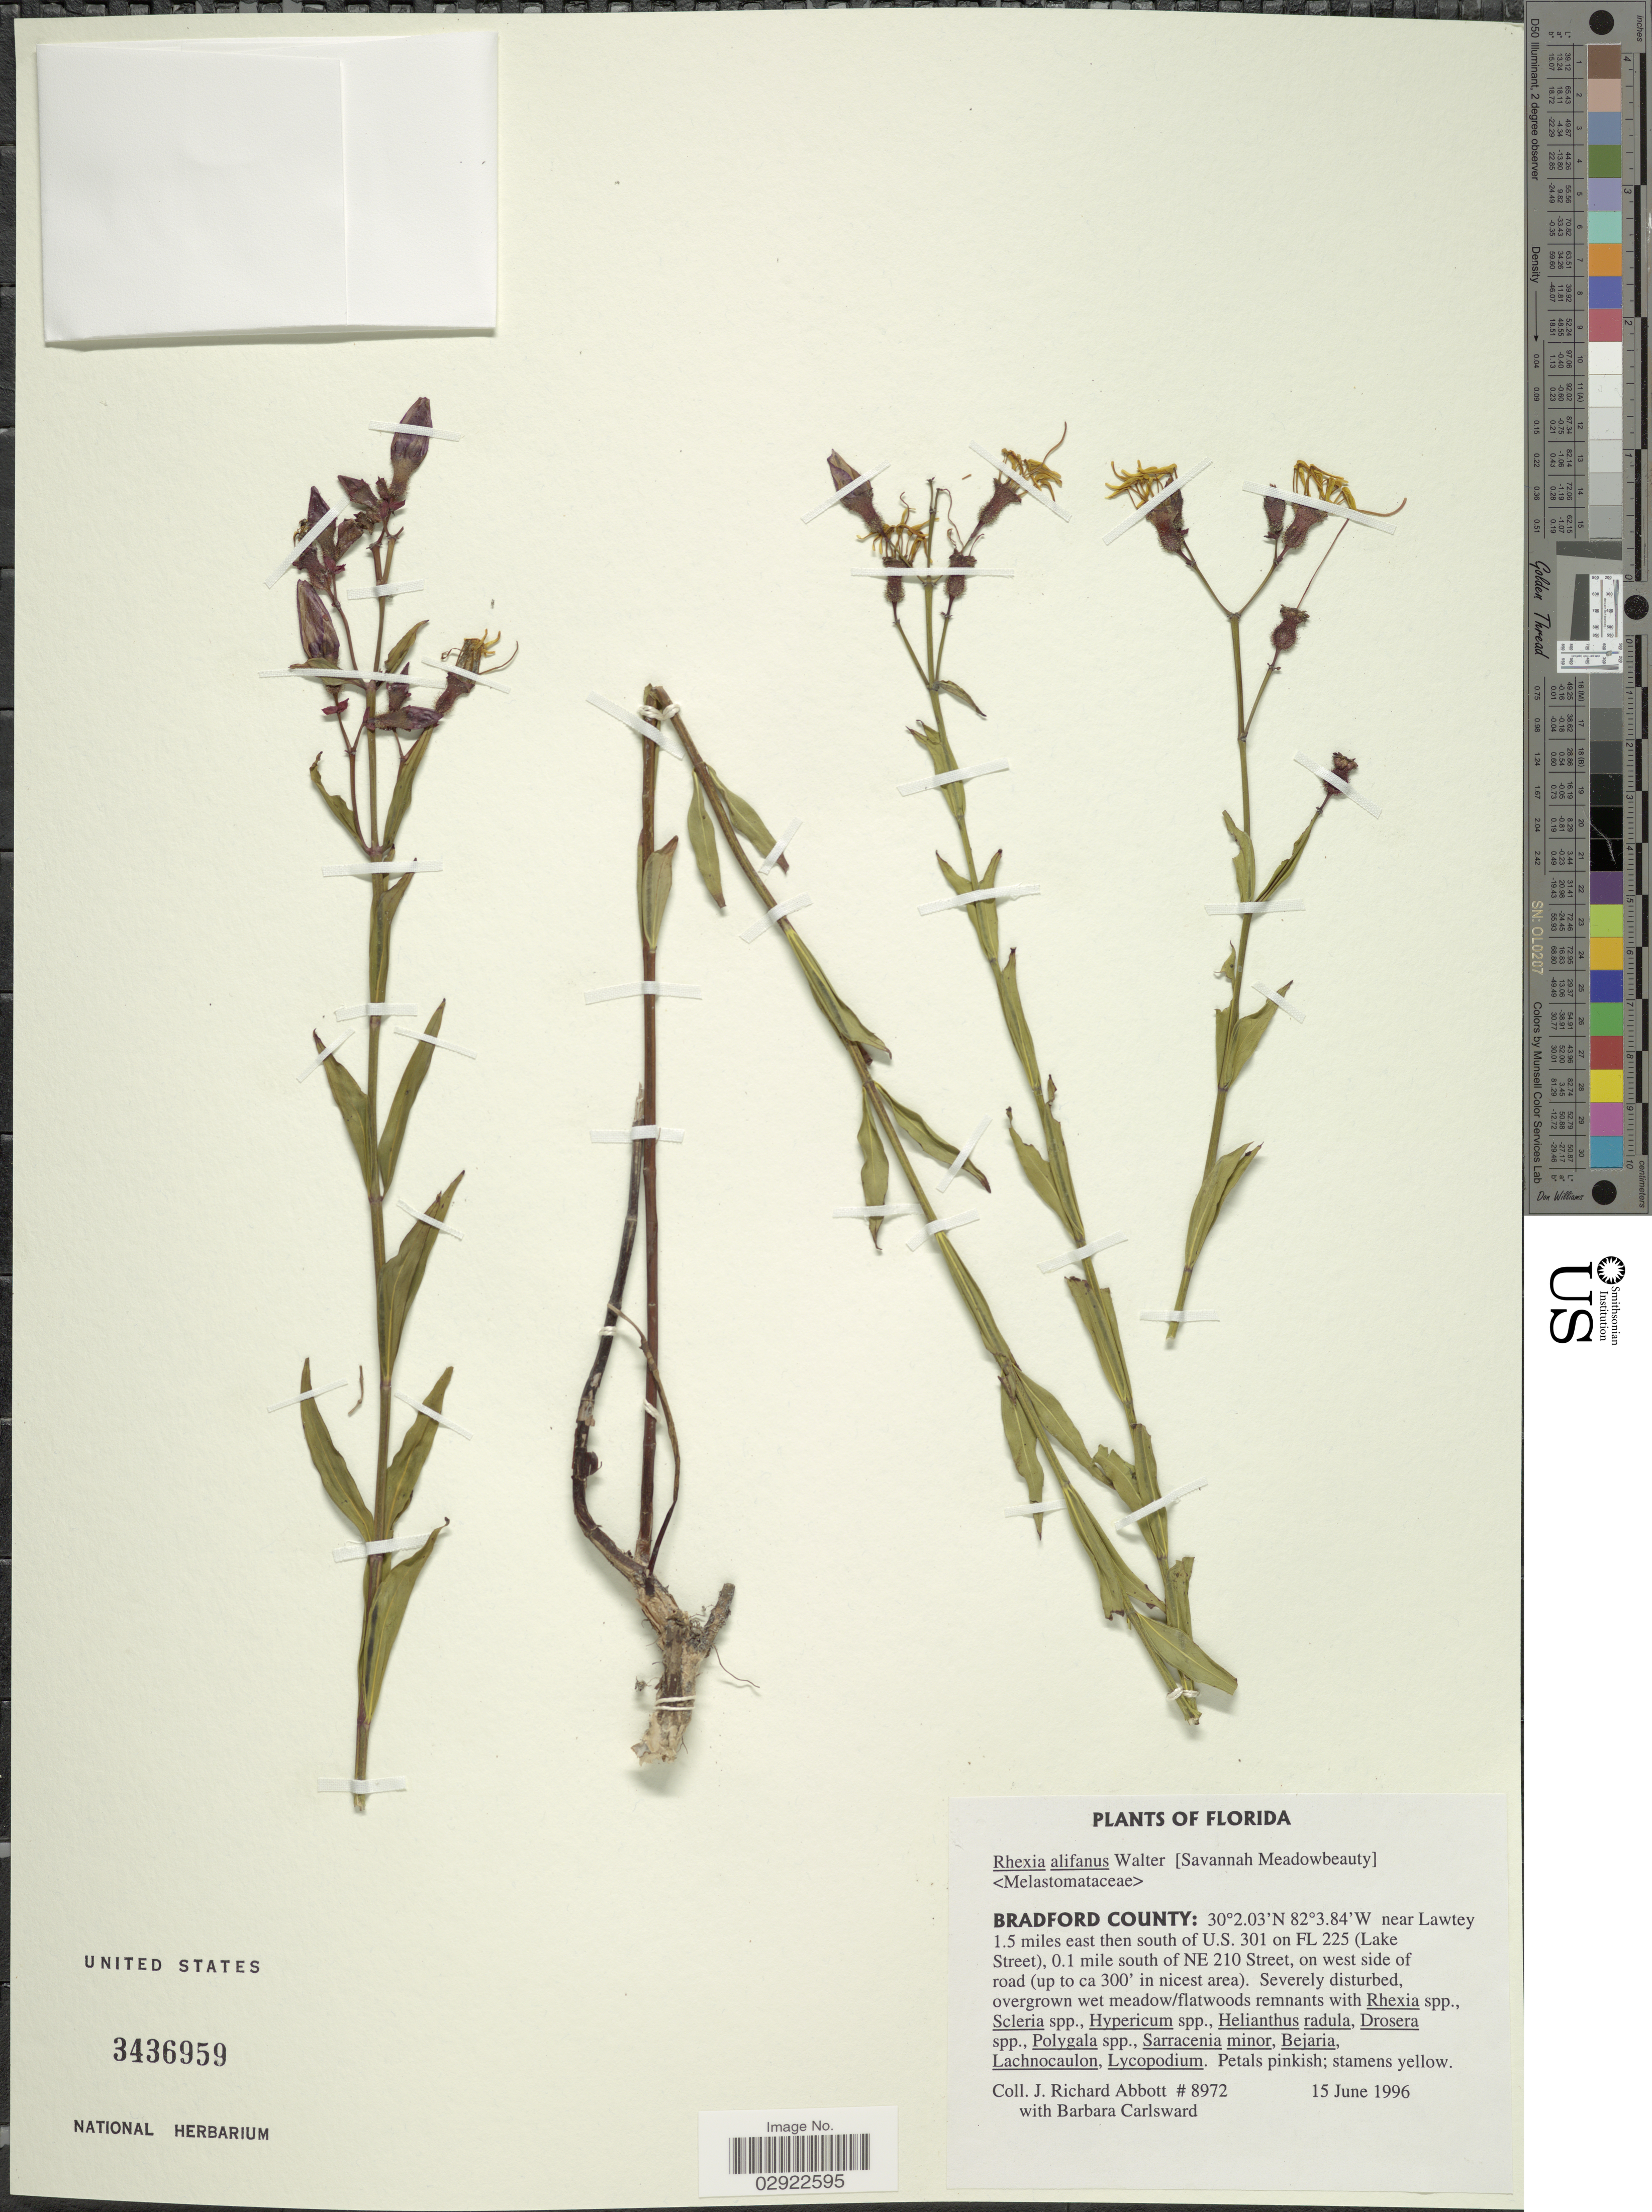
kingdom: Plantae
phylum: Tracheophyta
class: Magnoliopsida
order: Myrtales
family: Melastomataceae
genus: Rhexia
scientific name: Rhexia alifanus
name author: Walter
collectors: J. R. Abbott & B. Carlsward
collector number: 8972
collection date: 1996-06-15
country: United States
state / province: Florida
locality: Bradford County: near Lawtey 1.5 miles east then south of U.S. 301 on FL 225 (Lake Street), 0.1 mile south of NE 210 Street, on west side of road.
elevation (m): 91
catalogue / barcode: US 3436959